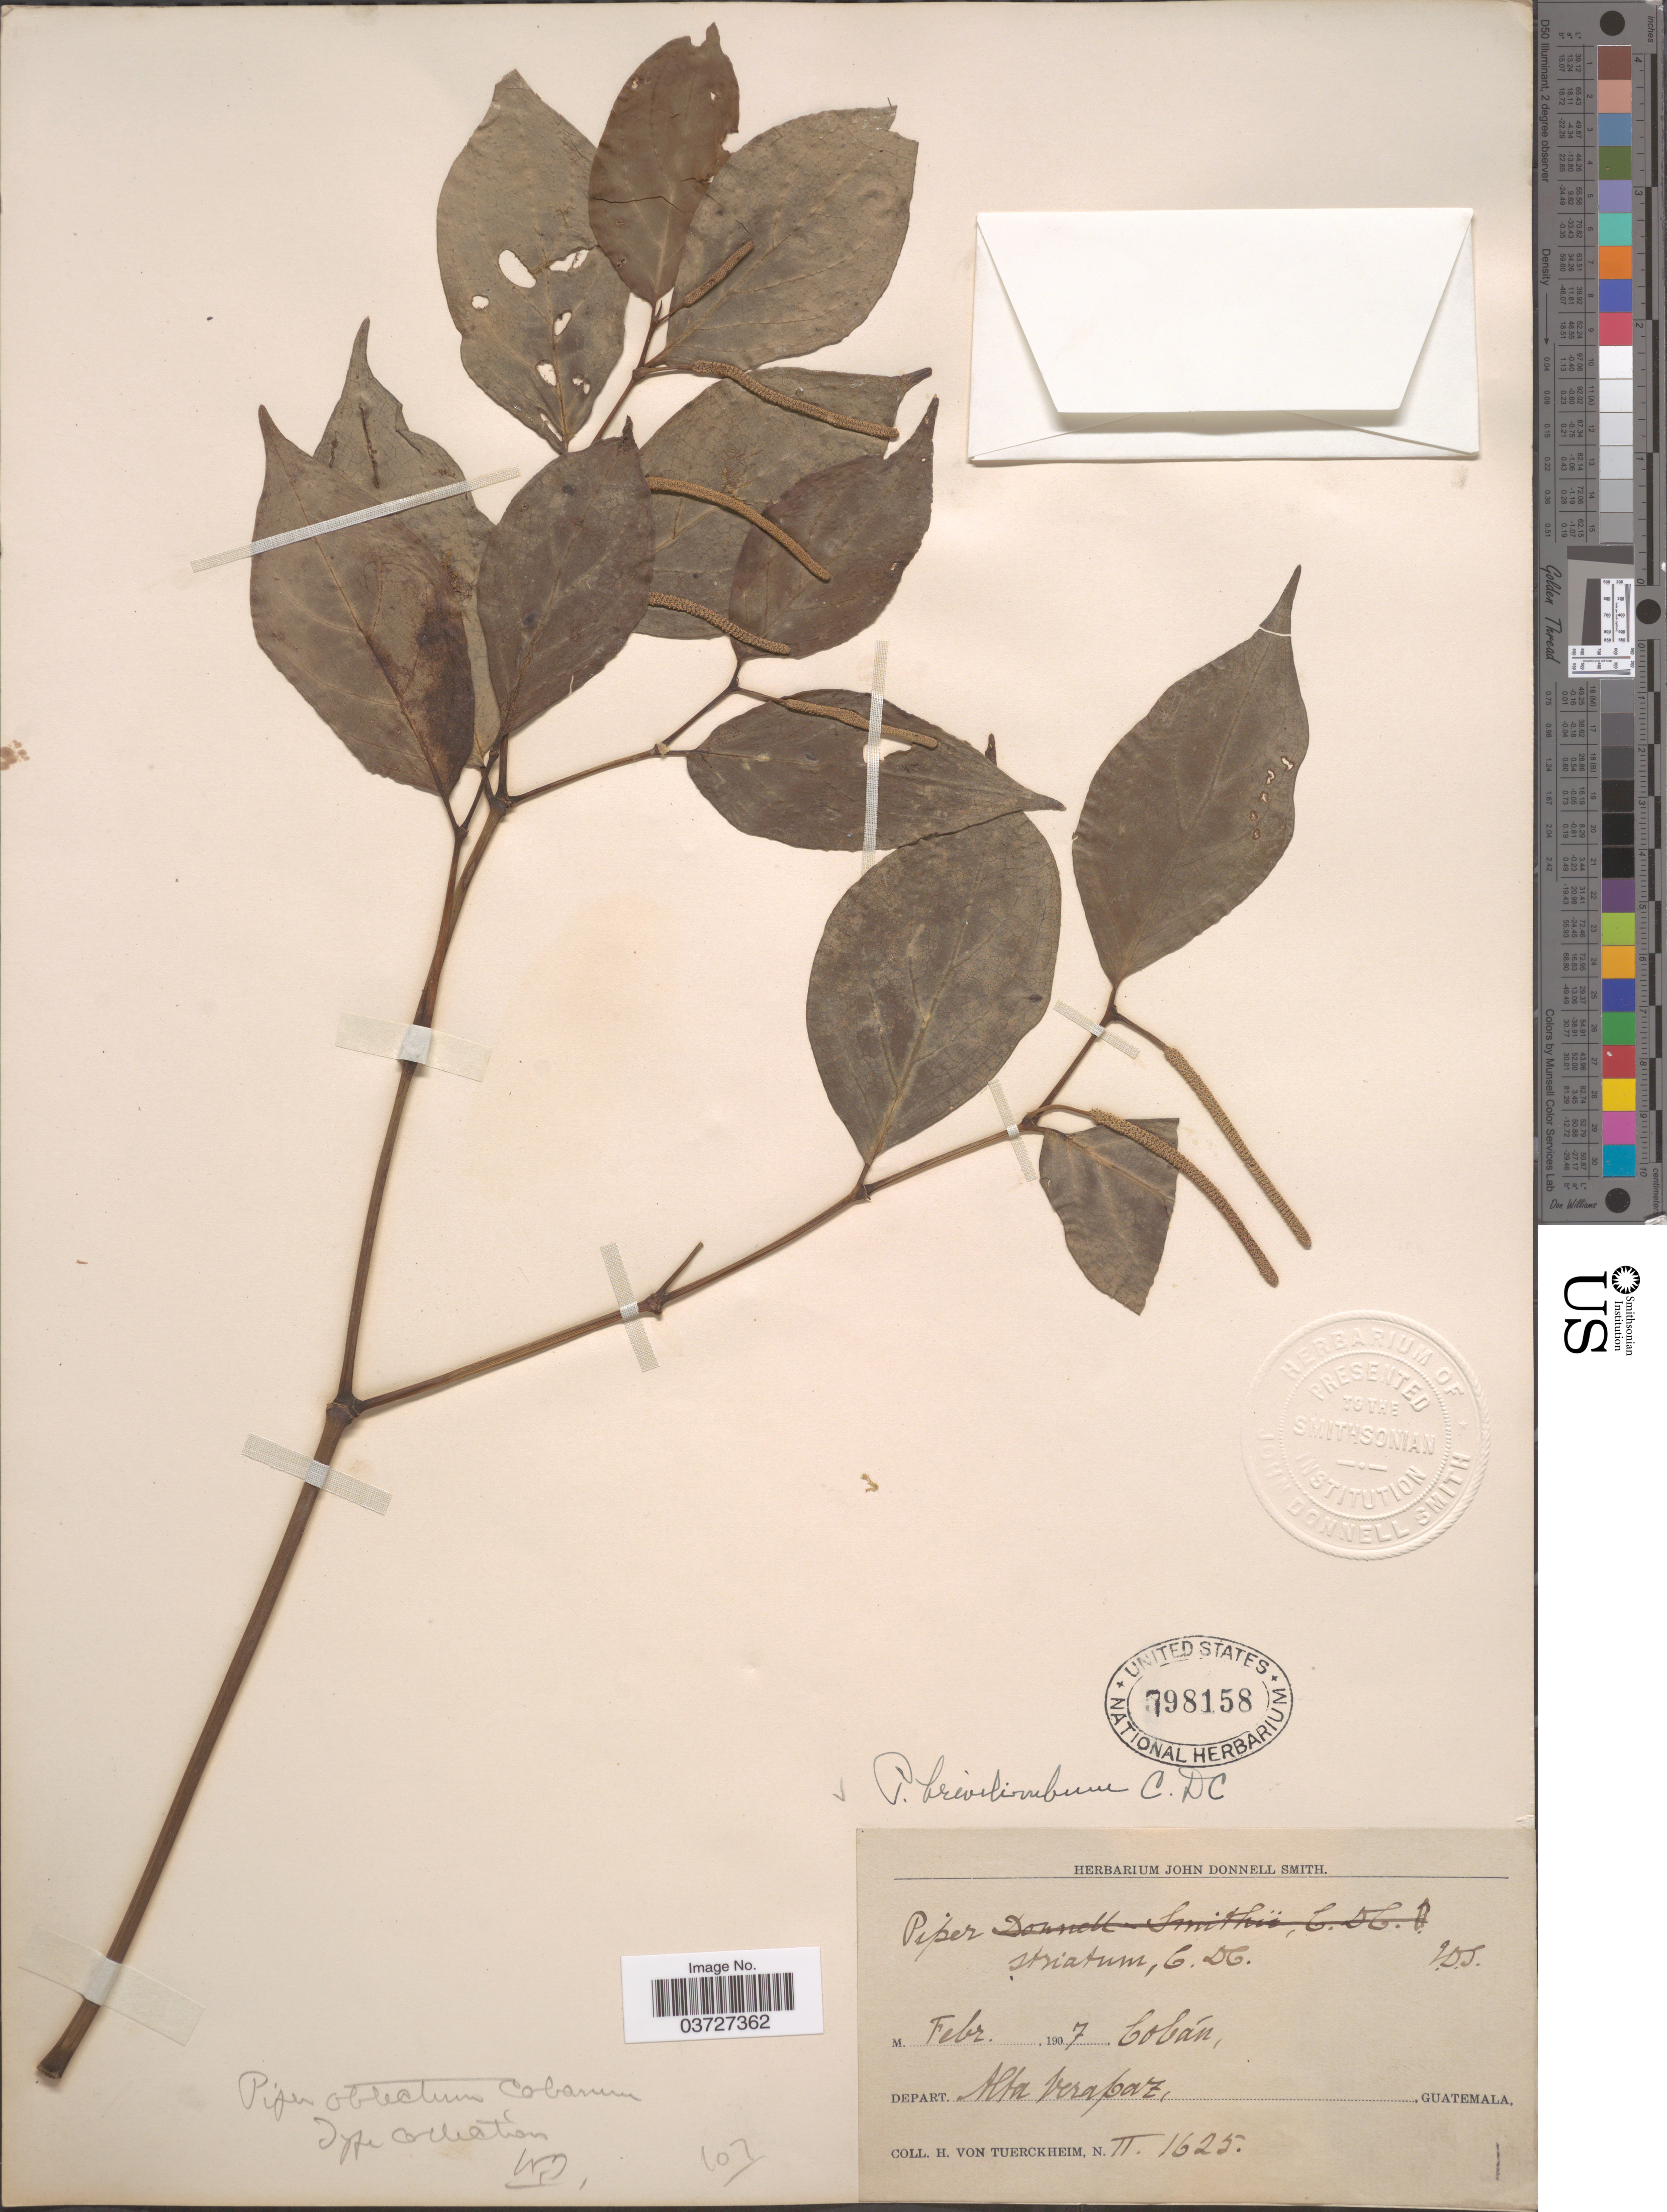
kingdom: Plantae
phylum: Tracheophyta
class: Magnoliopsida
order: Piperales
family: Piperaceae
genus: Piper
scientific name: Piper brevilimbum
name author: C. DC.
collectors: H. von Tuerckheim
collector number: II1625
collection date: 1907-02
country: Guatemala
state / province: Alta Verapaz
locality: Coban. Depart. Alta Verapaz.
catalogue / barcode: US 798158